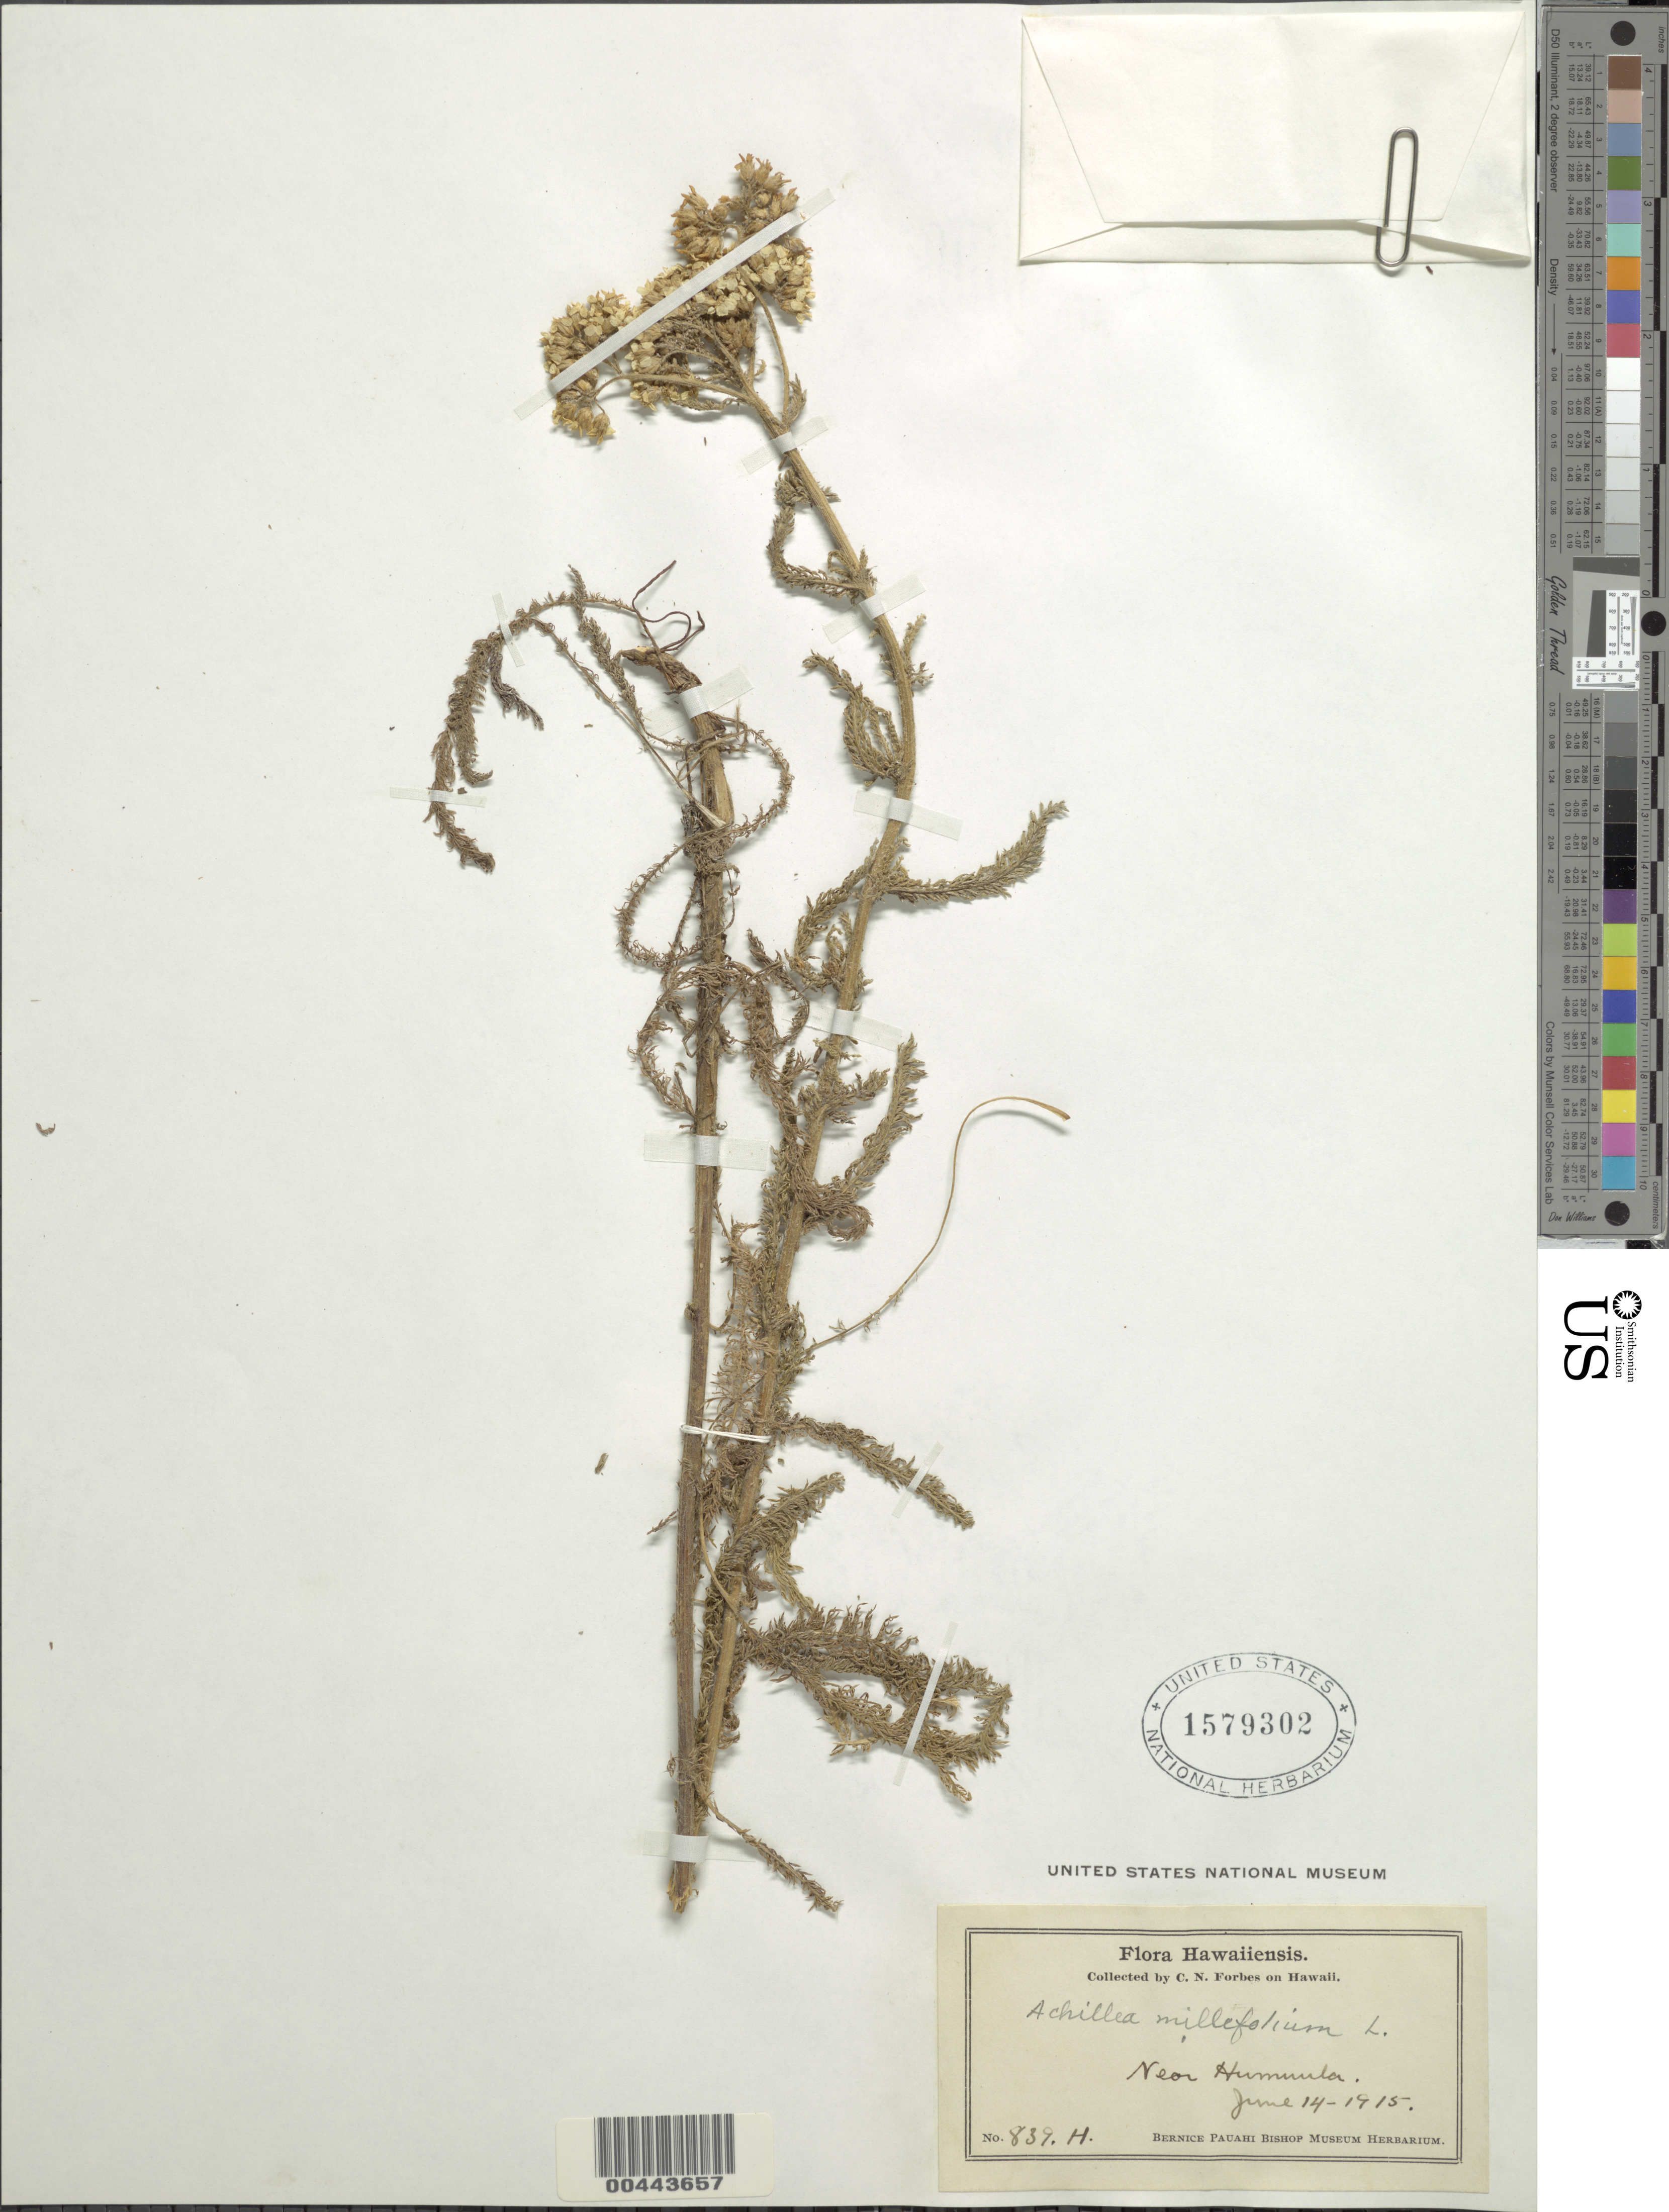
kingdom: Plantae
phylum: Tracheophyta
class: Magnoliopsida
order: Asterales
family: Asteraceae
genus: Achillea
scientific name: Achillea millefolium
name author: L.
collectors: C. N. Forbes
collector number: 839.H.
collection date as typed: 14 Jun 1915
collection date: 1915-06-14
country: United States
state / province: Hawaii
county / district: Hawaii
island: Hawaii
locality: Near Humuula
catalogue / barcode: US 1579302